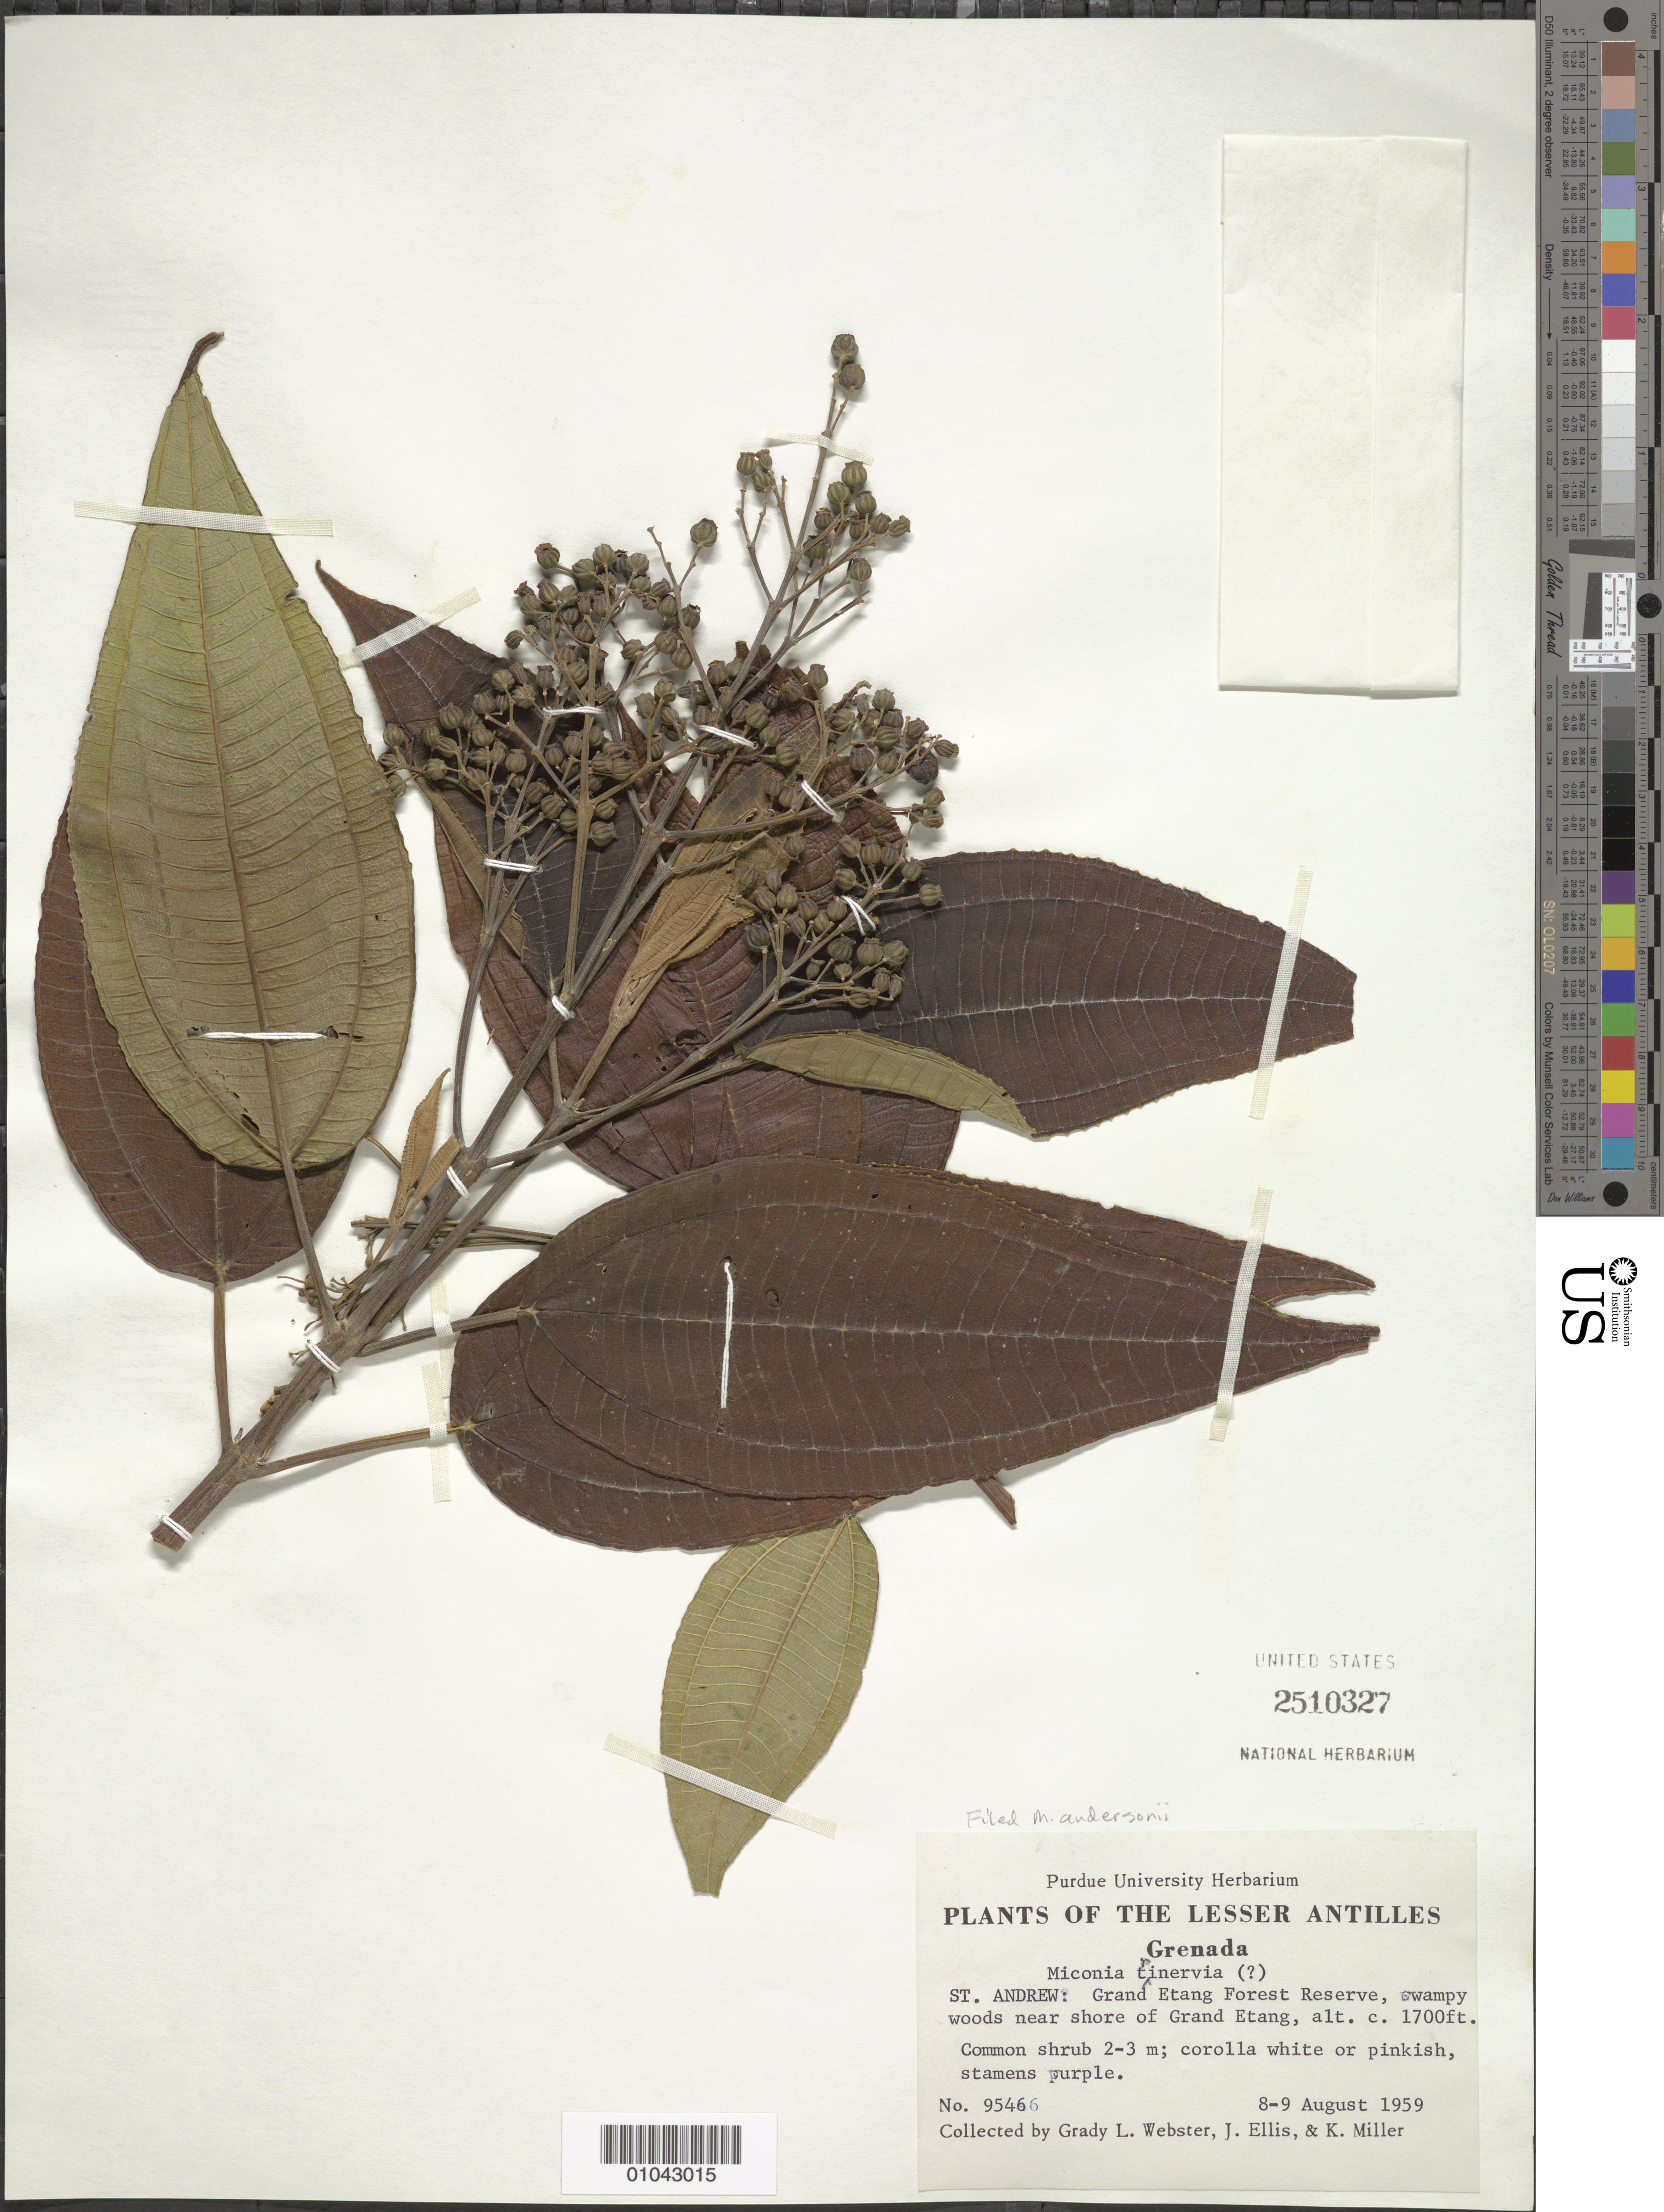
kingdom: Plantae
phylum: Tracheophyta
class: Magnoliopsida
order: Myrtales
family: Melastomataceae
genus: Miconia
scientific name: Miconia andersonii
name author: Fawc. & Rendle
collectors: G. L. Webster, J. Ellis & K. Miller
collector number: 9456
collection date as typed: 08 Aug 1959 to 09 Aug 1959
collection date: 1959-08-08/1959-08-09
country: Grenada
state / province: Saint Andrew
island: Grenada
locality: Grand Etang Forest Reserve, near shore of Grand Etang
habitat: Swampy woods near shore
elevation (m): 518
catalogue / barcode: US 2510327